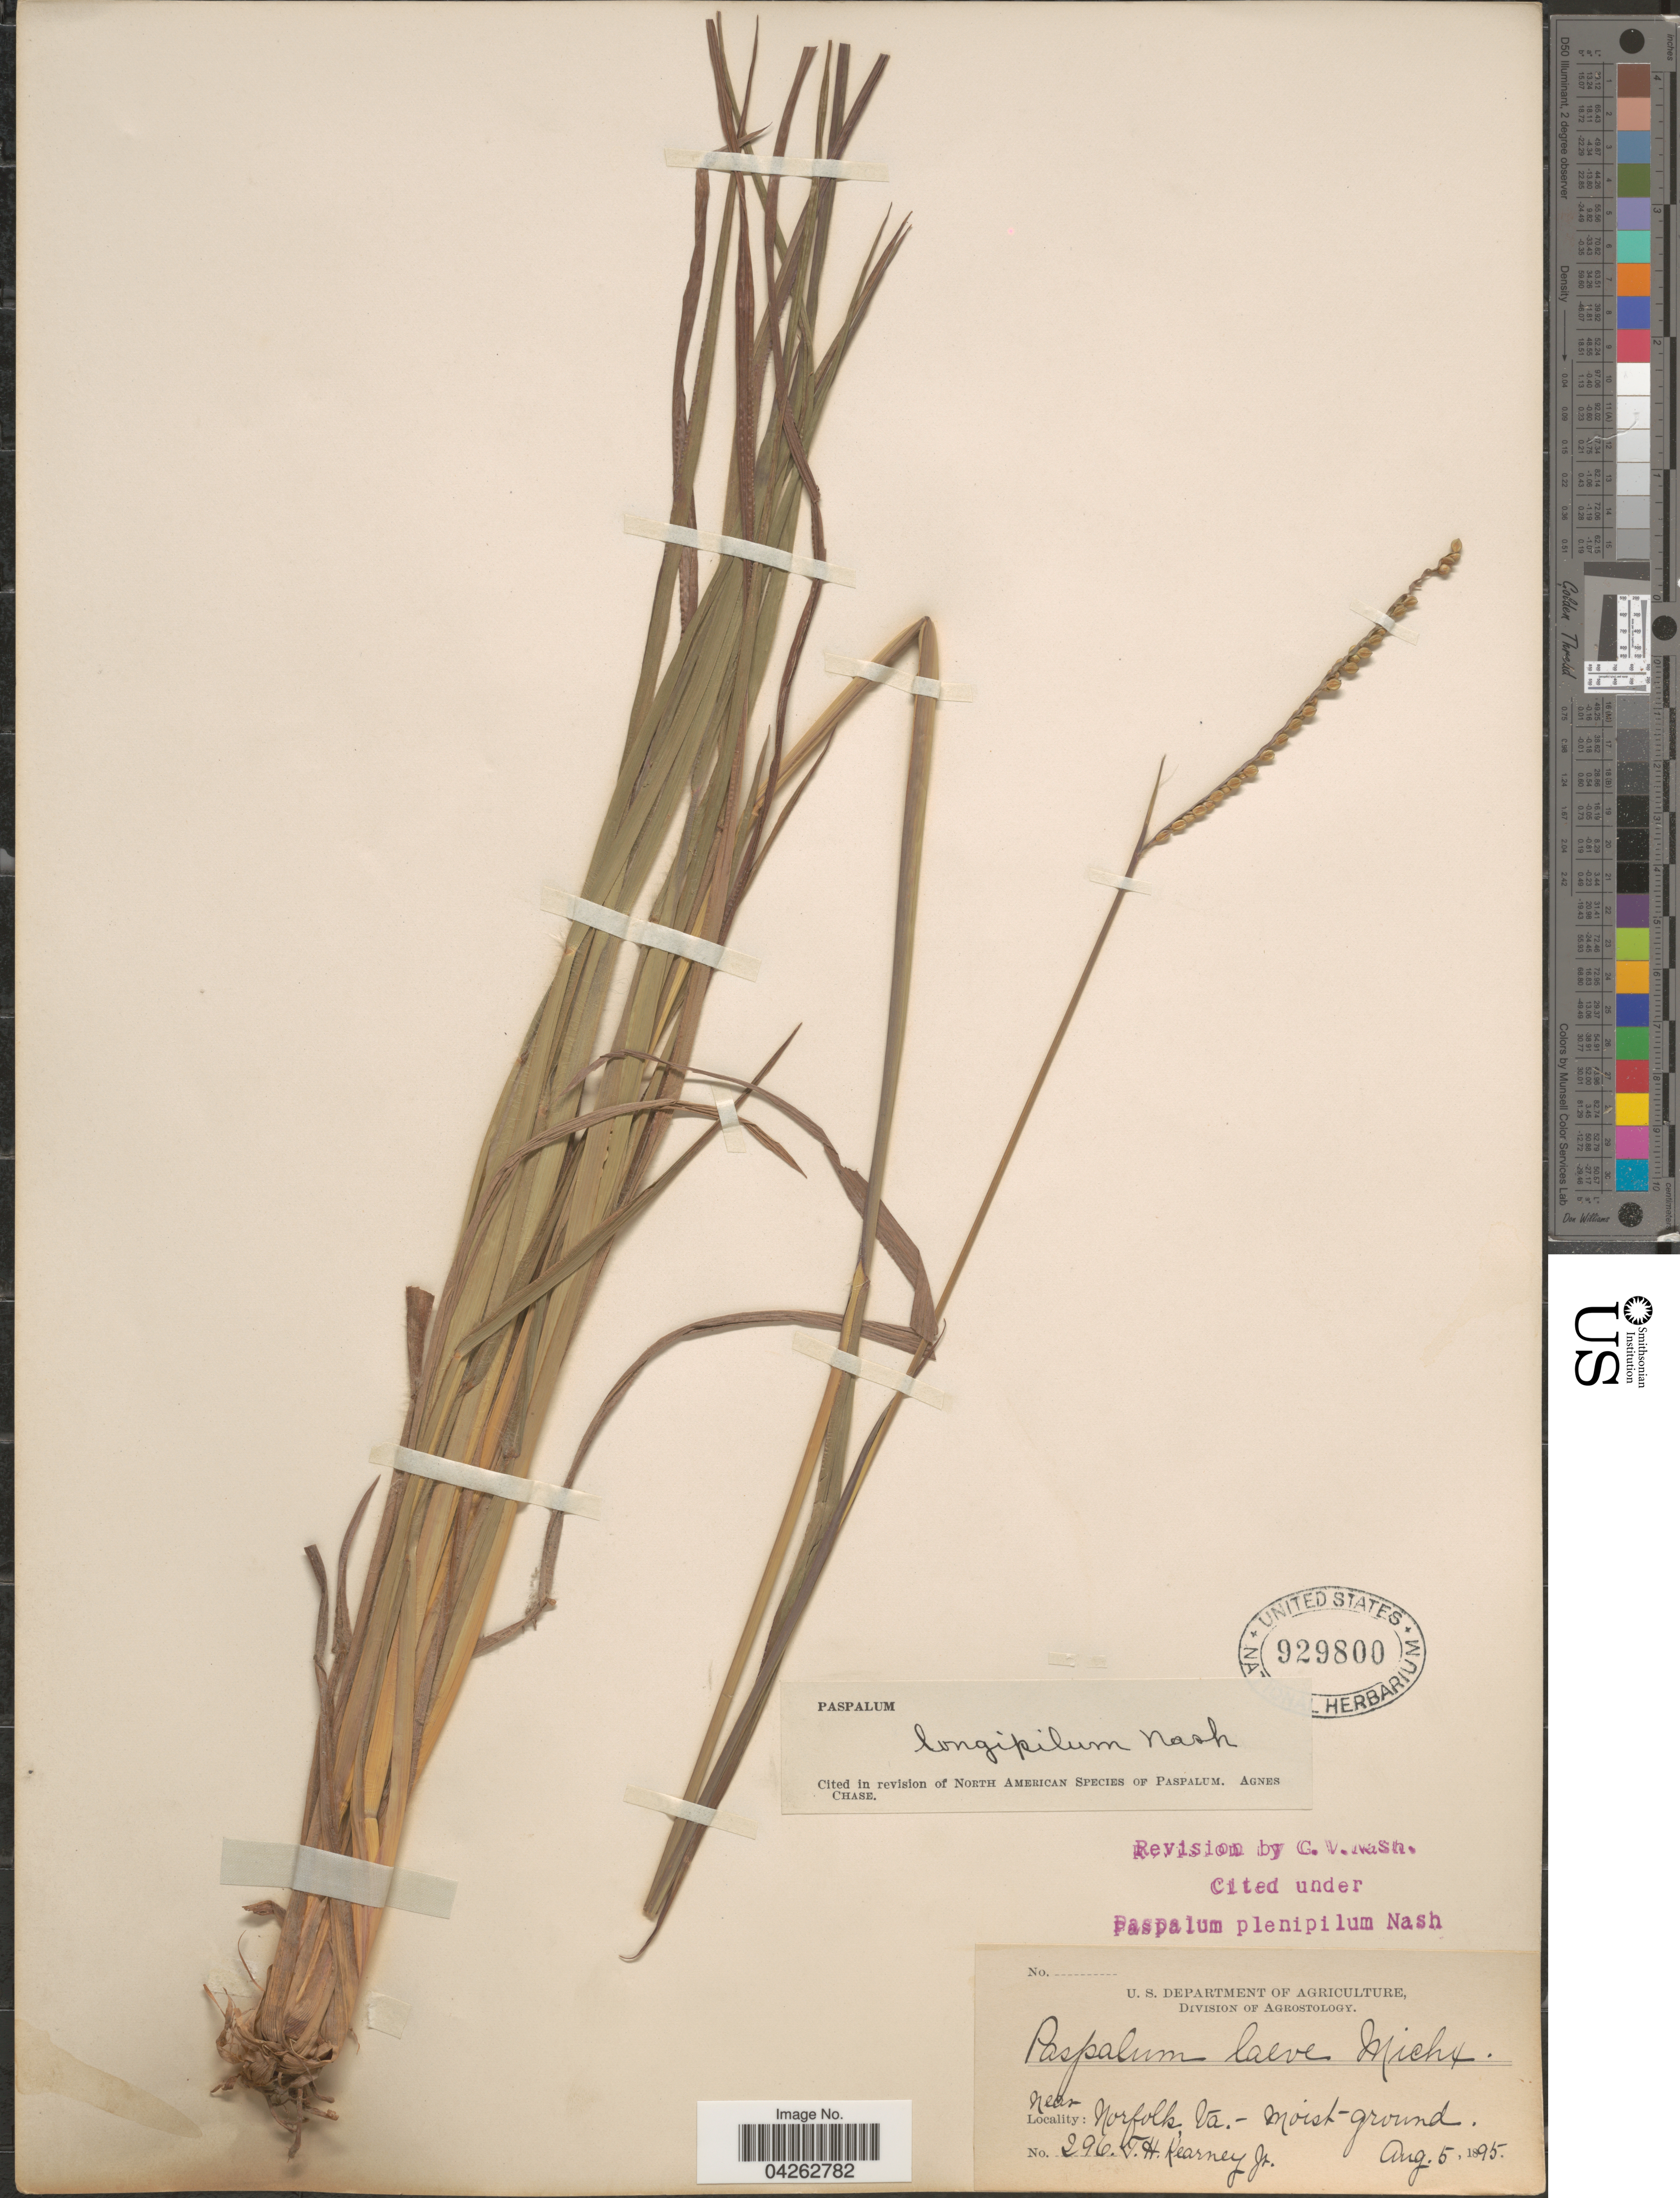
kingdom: Plantae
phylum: Tracheophyta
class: Liliopsida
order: Poales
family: Poaceae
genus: Paspalum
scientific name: Paspalum longipilum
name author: Nash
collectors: T. H. Kearney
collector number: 296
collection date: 1895-08-05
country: United States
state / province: Virginia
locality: Near Norfolk.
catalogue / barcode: US 929800